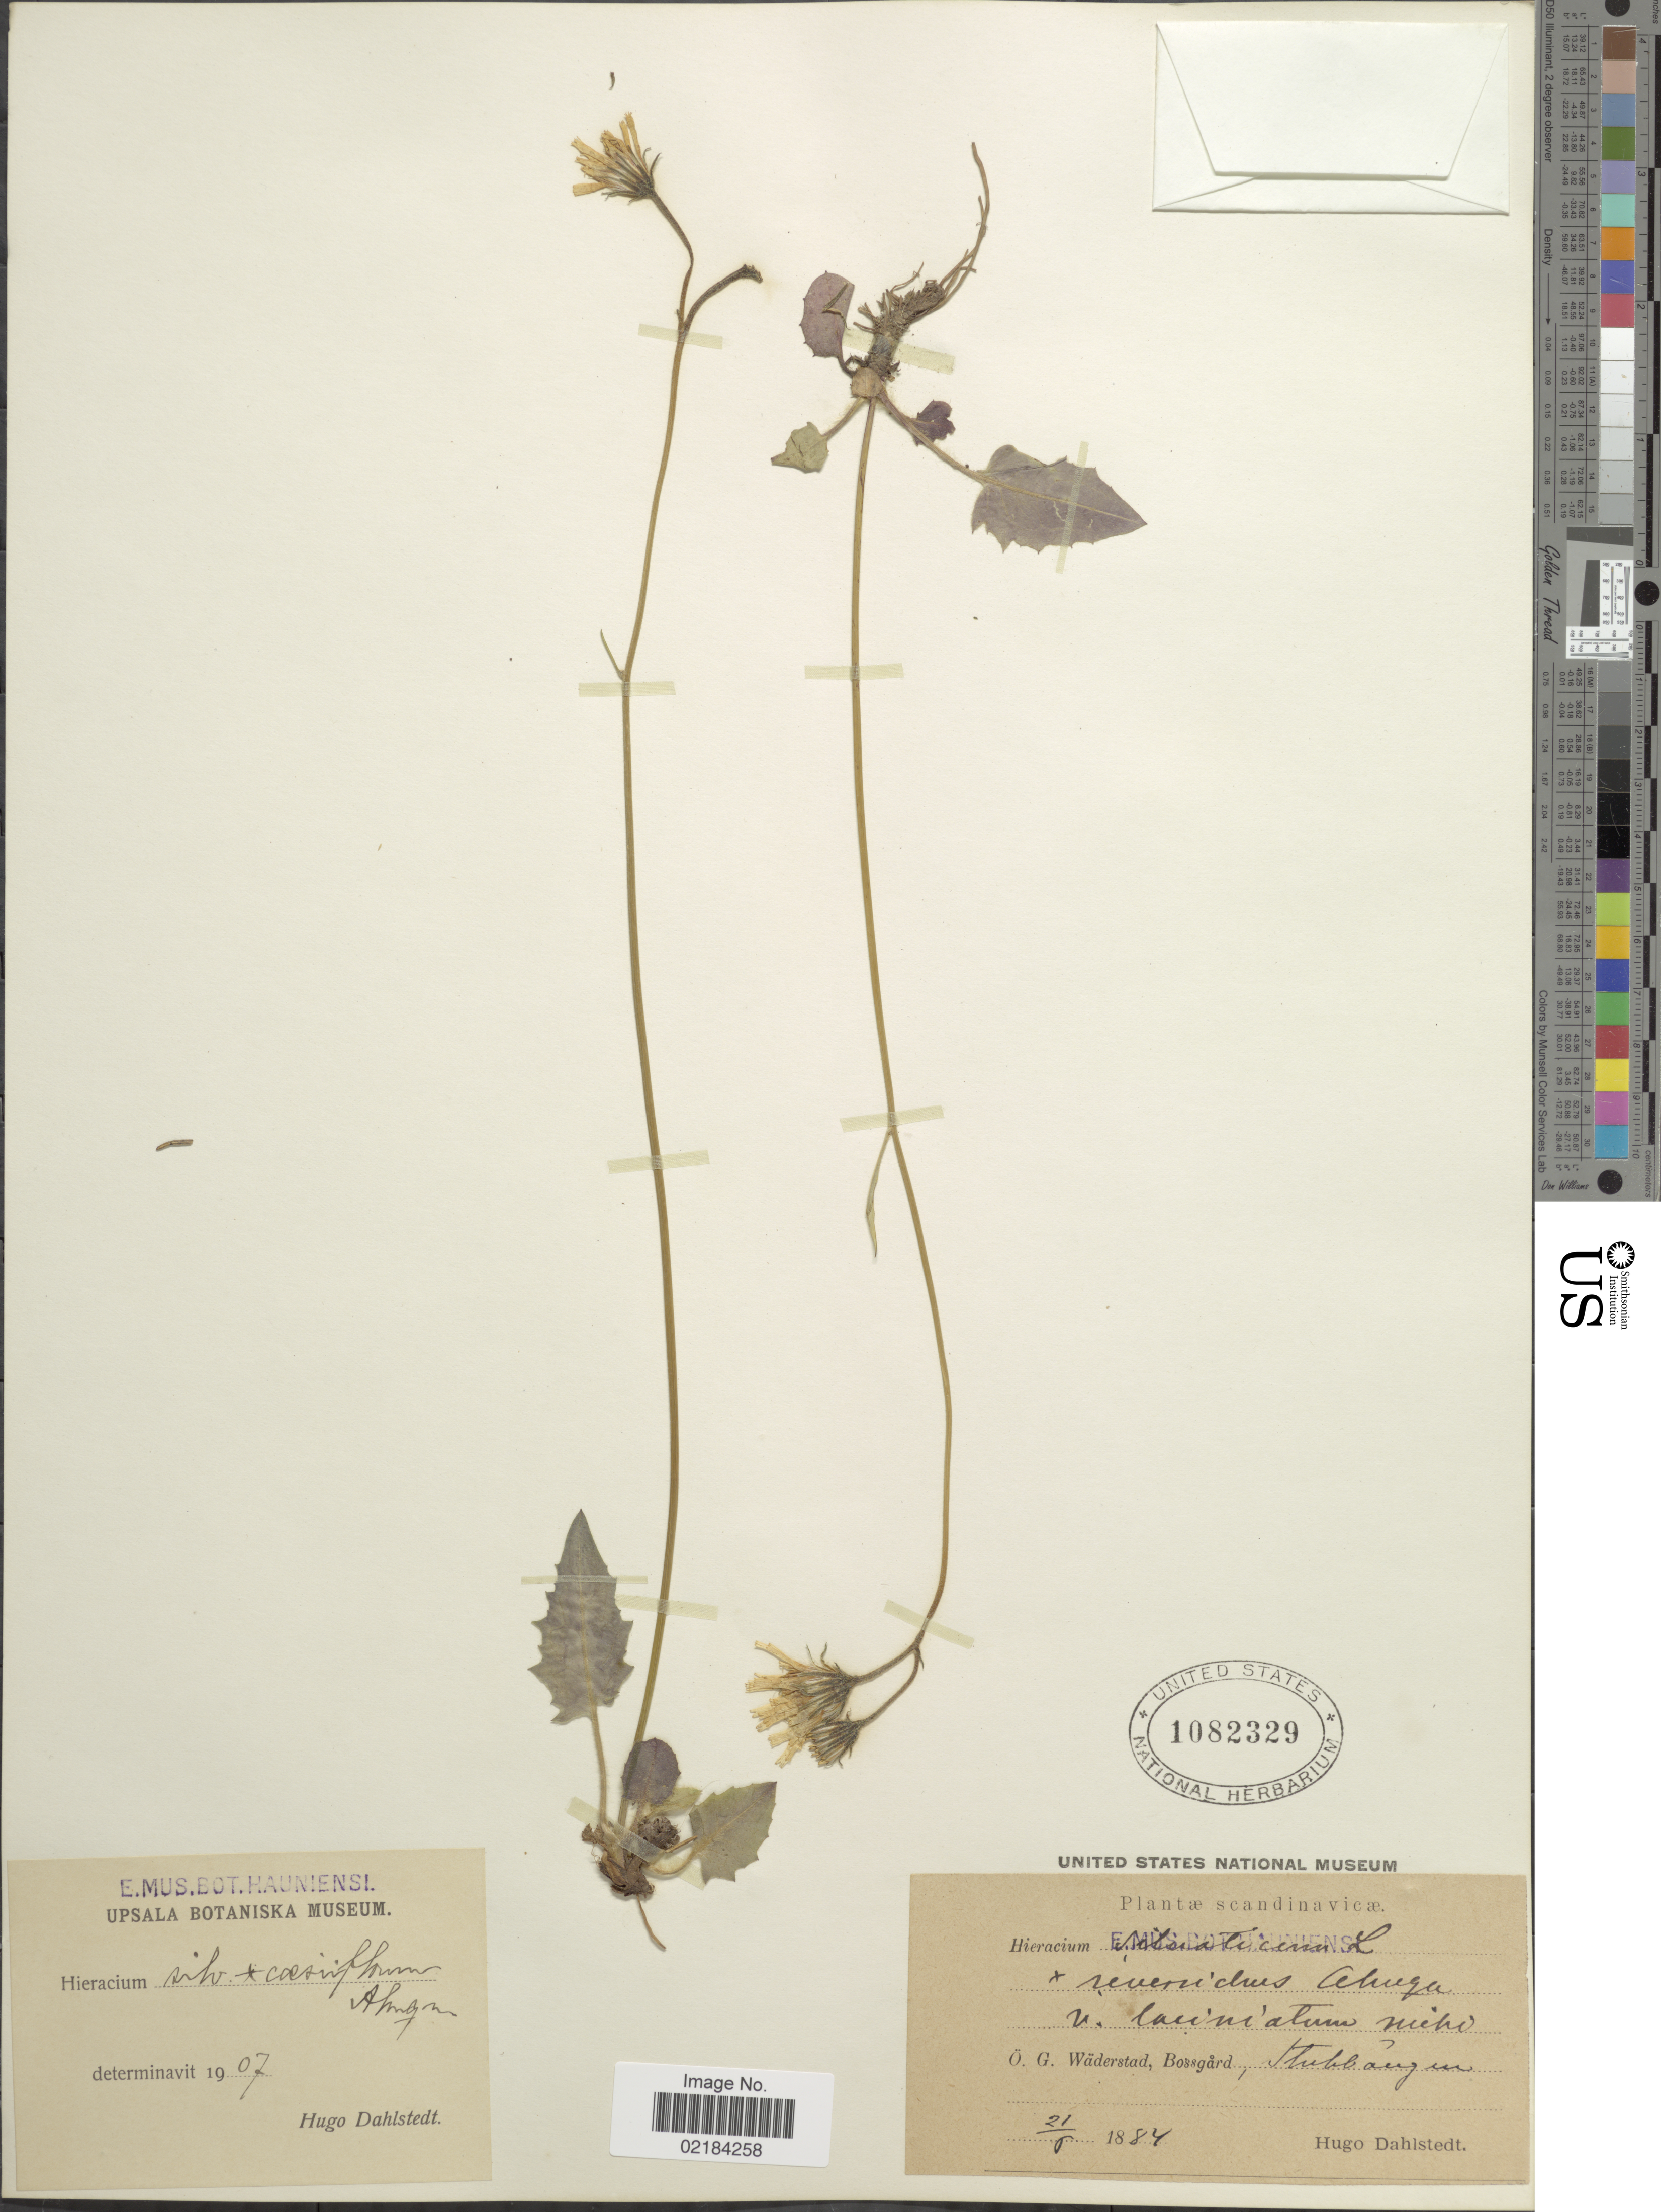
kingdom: Plantae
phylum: Tracheophyta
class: Magnoliopsida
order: Asterales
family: Asteraceae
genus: Hieracium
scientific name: Hieracium sylvaticum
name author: (L.) Gouan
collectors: H. G. Dahlstedt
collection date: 1884-06-21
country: Sweden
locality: Scandinavicae. O.G. Waderstad, Bossgard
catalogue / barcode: US 1082329